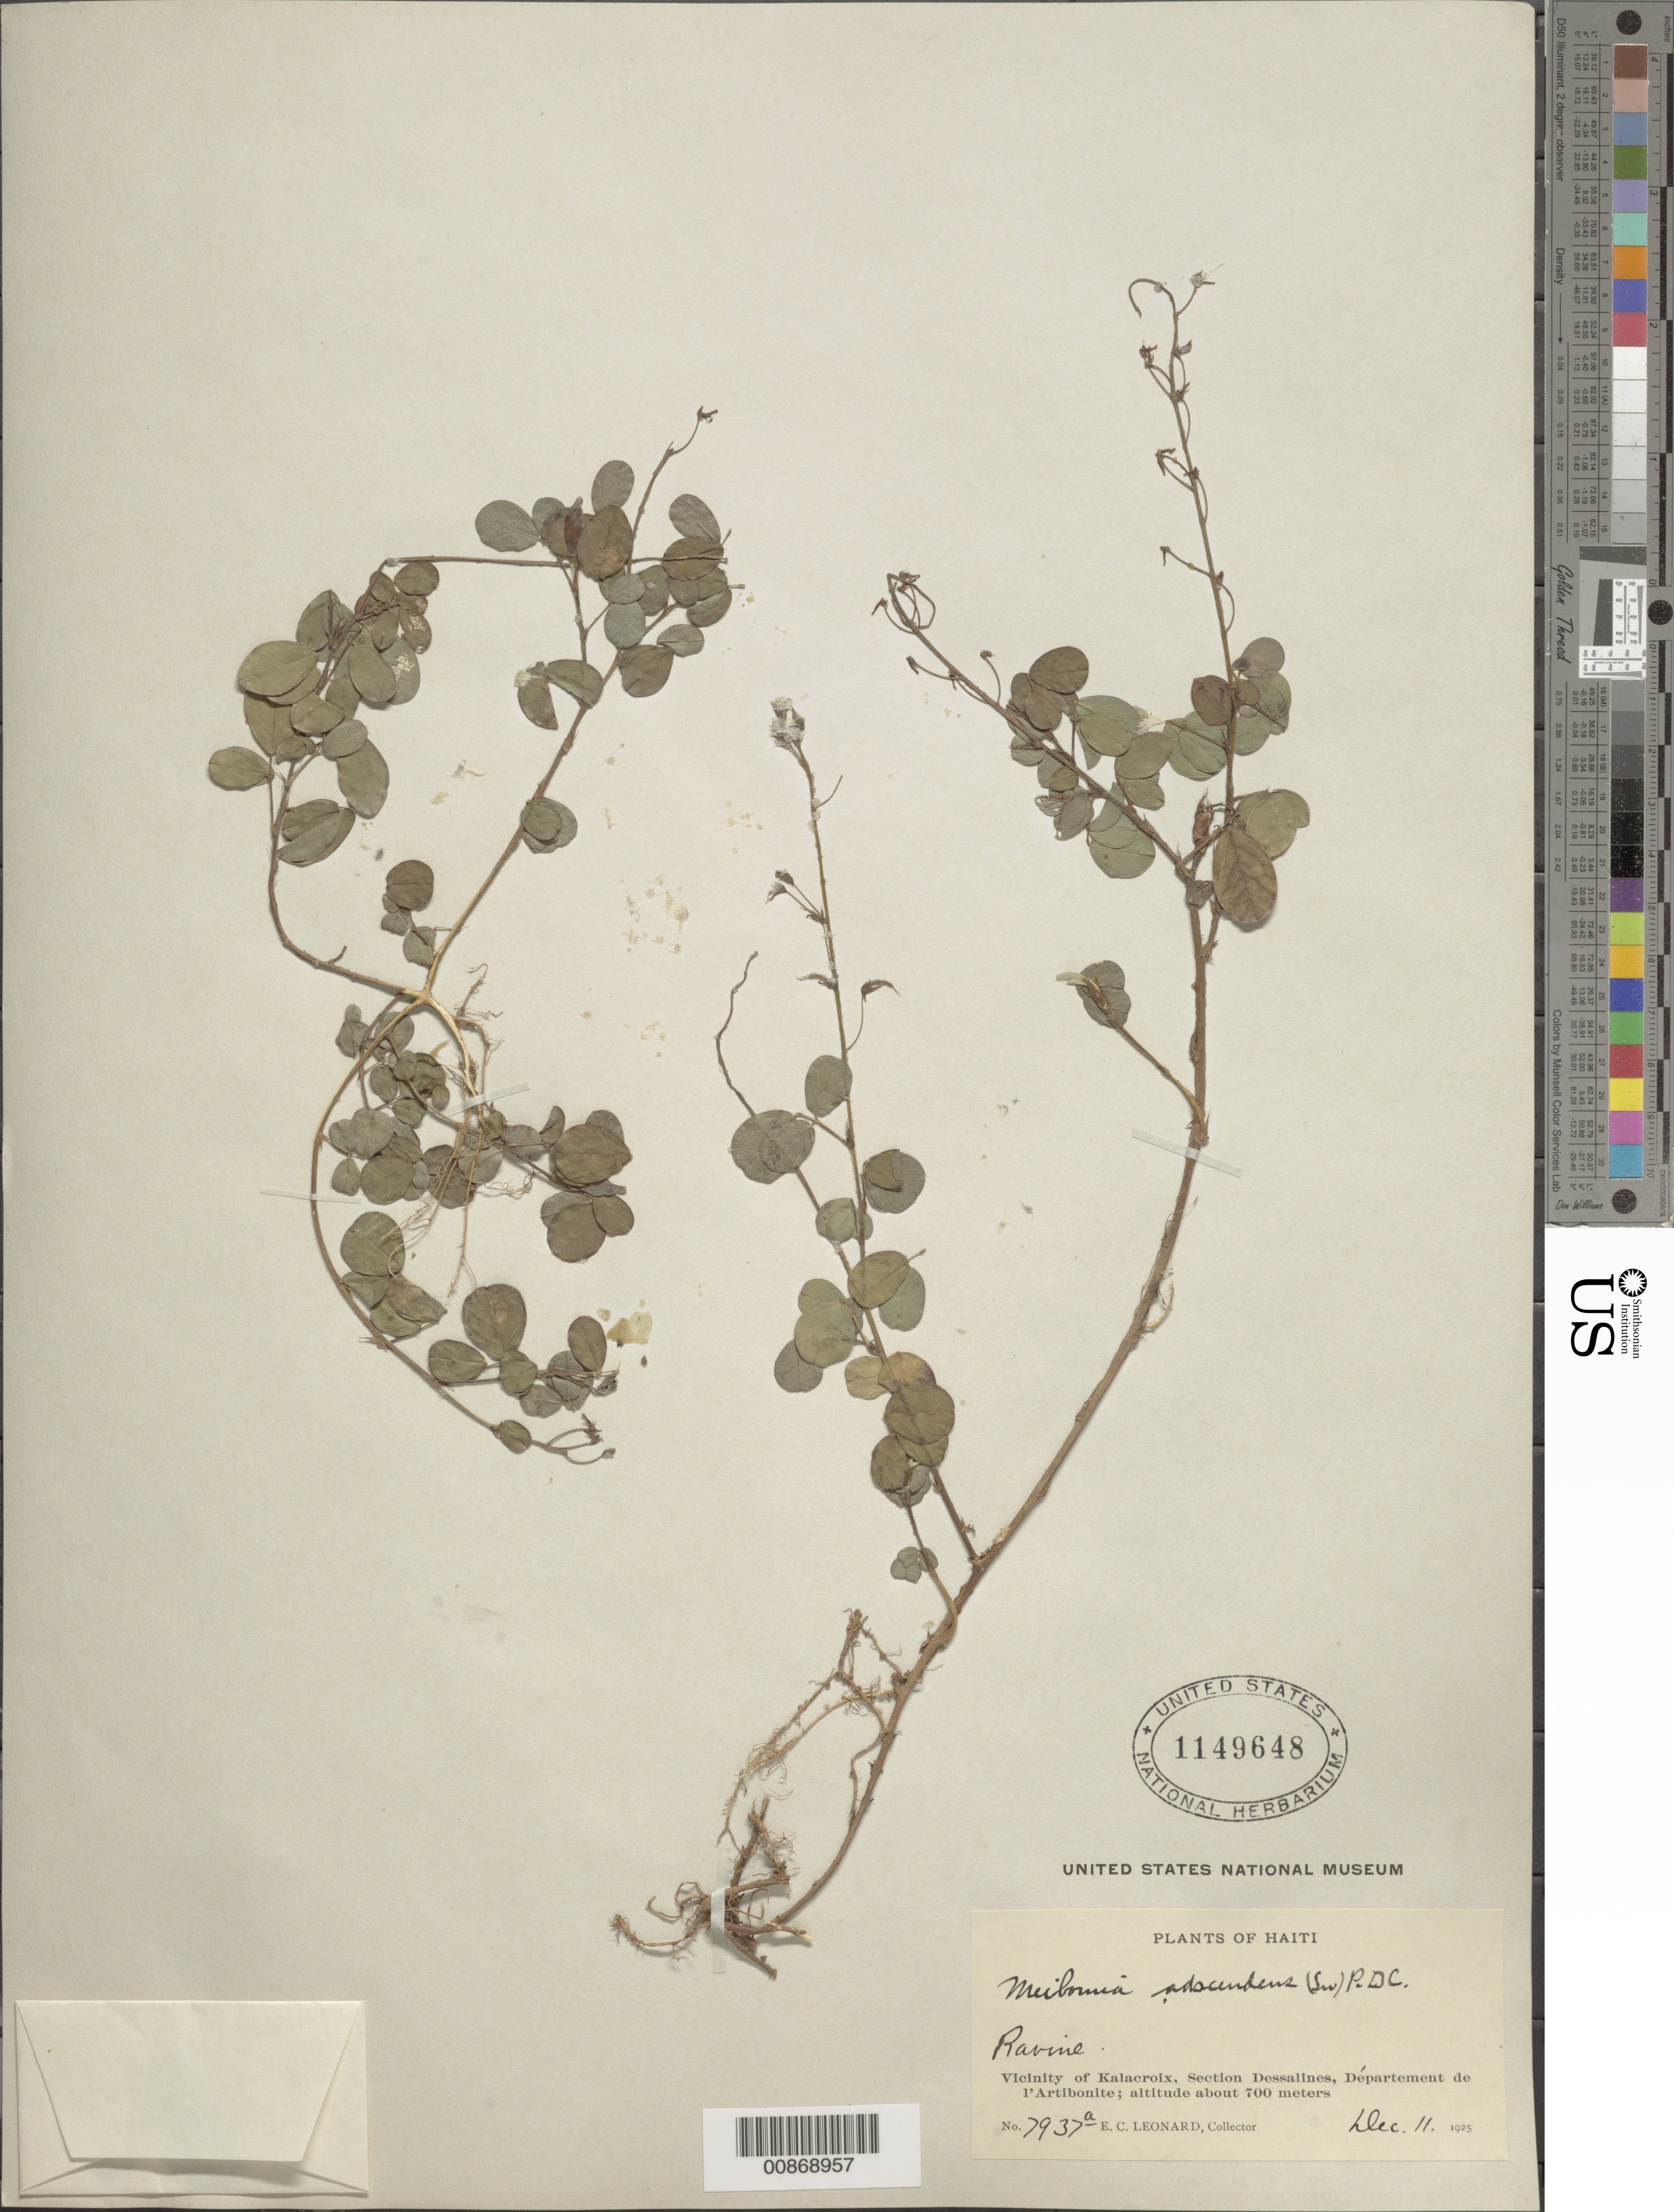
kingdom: Plantae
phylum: Tracheophyta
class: Magnoliopsida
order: Fabales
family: Fabaceae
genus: Grona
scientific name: Grona adscendens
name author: (Sw.) H. Ohashi & K. Ohashi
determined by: Strong, Mark T., (BOT), Smithsonian Institution - National Museum of Natural History (UNITED STATES)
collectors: E. C. Leonard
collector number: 7937a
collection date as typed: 11 Dec 1925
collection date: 1925-12-11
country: Haiti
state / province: Artibonite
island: Hispaniola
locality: Vicinity of Kalacroix, Section Dessalines.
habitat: Ravine.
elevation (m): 700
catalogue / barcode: US 1149648